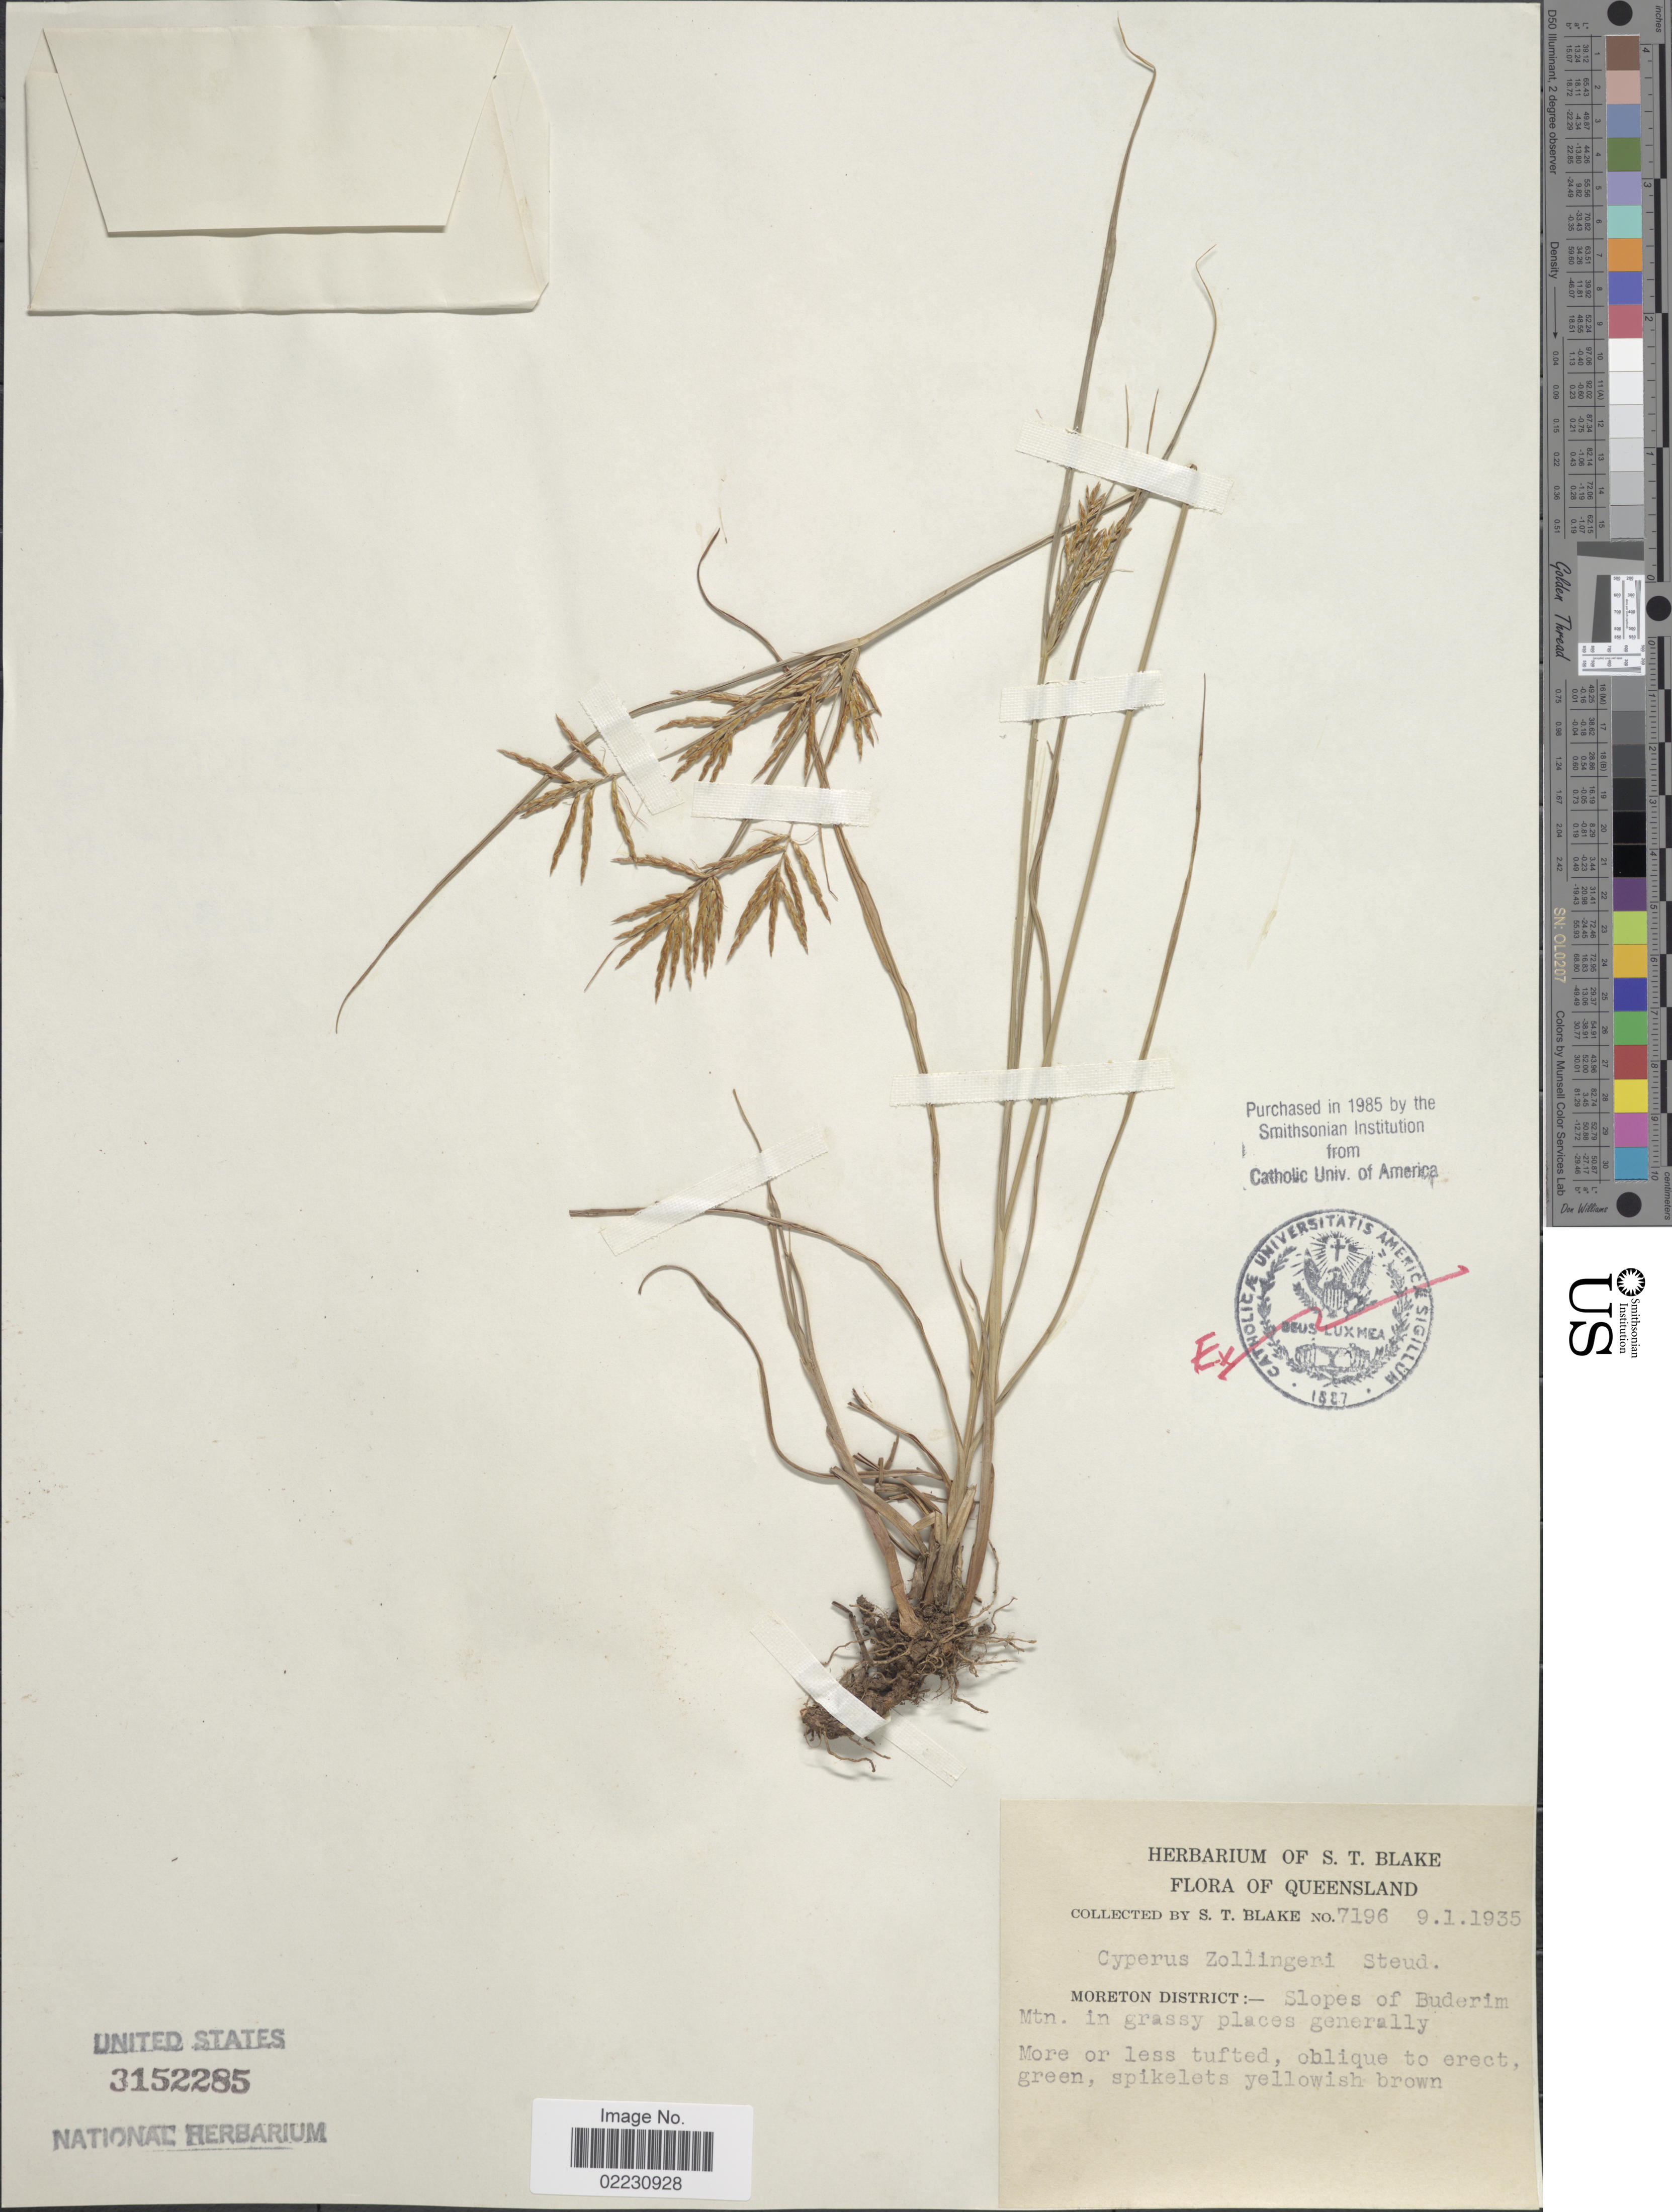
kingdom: Plantae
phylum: Tracheophyta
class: Liliopsida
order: Poales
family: Cyperaceae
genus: Cyperus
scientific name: Cyperus tenuiculmis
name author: Boeckeler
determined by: Sharpe, P. R.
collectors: S. T. Blake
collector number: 7196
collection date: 1935-01-09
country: Australia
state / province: Queensland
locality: Moreton District, slopes of Buderim Mtn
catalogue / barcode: US 3152285